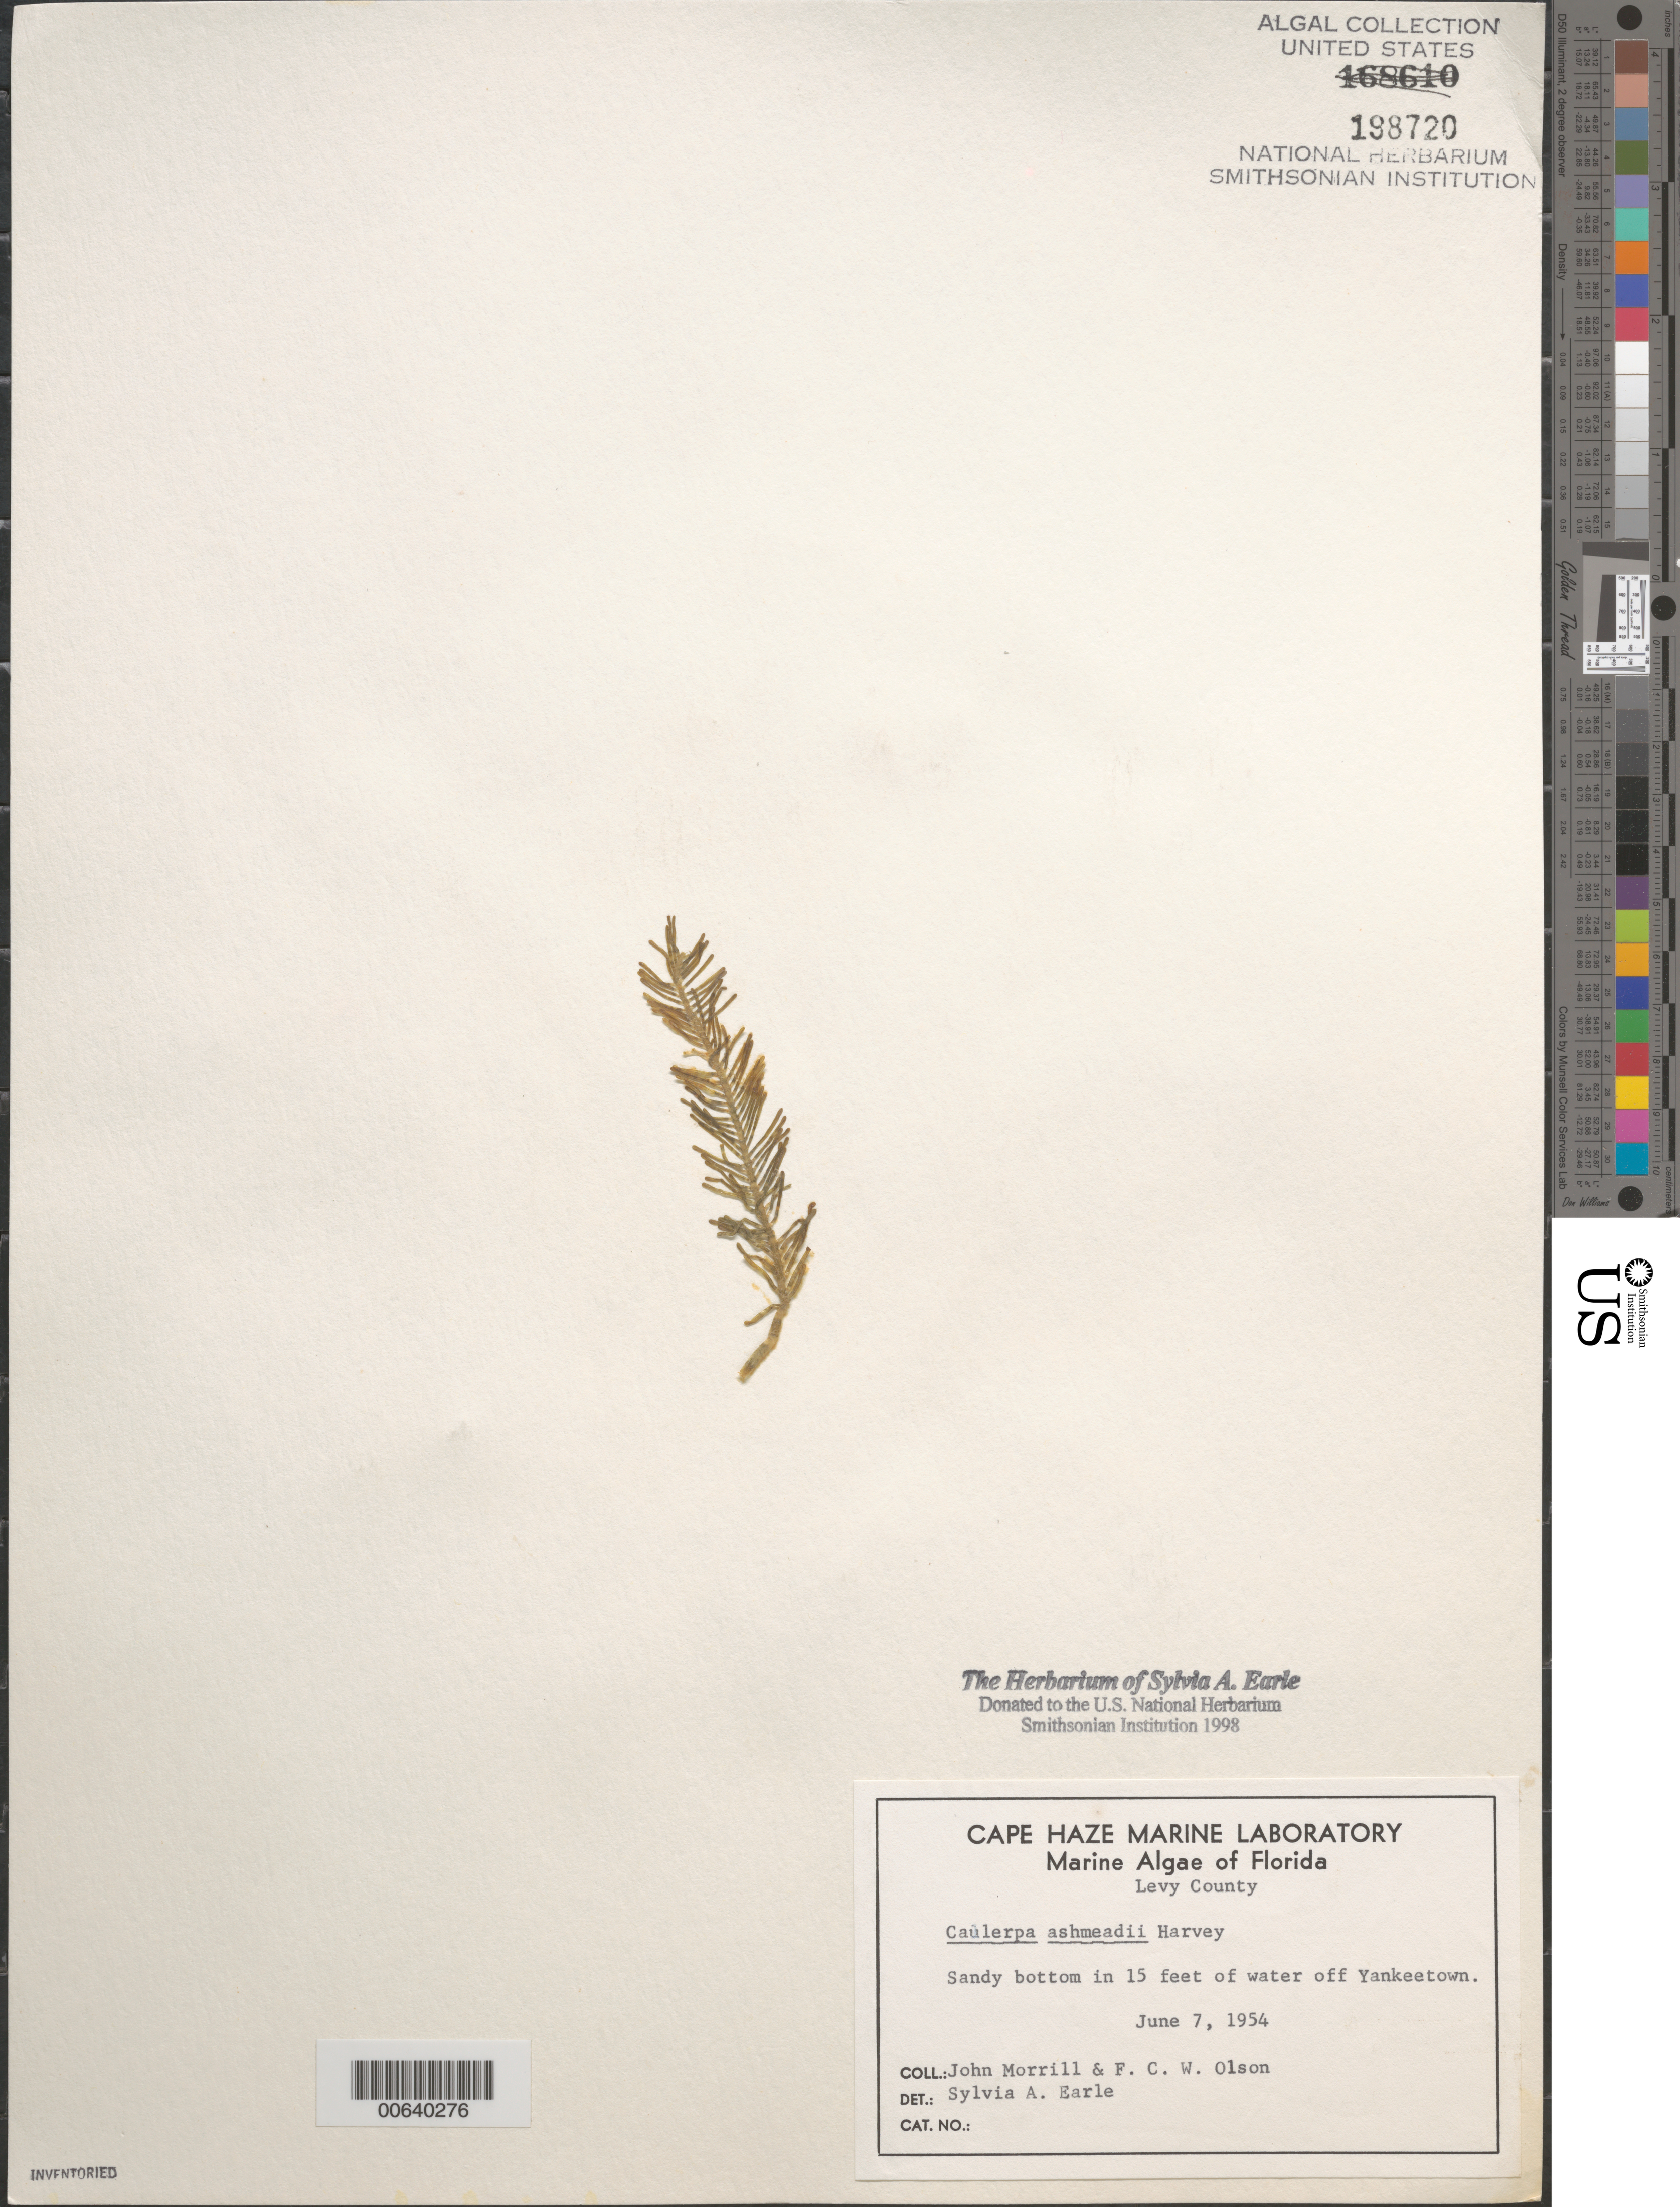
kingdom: Plantae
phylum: Chlorophyta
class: Ulvophyceae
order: Bryopsidales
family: Caulerpaceae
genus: Caulerpa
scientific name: Caulerpa ashmeadii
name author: Harv.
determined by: Earle, S. A.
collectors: J. Morrill & F. Olson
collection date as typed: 07 Jun 1954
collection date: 1954-06-07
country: United States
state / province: Florida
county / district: Levy County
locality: Off Yankeetown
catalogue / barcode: US 198720